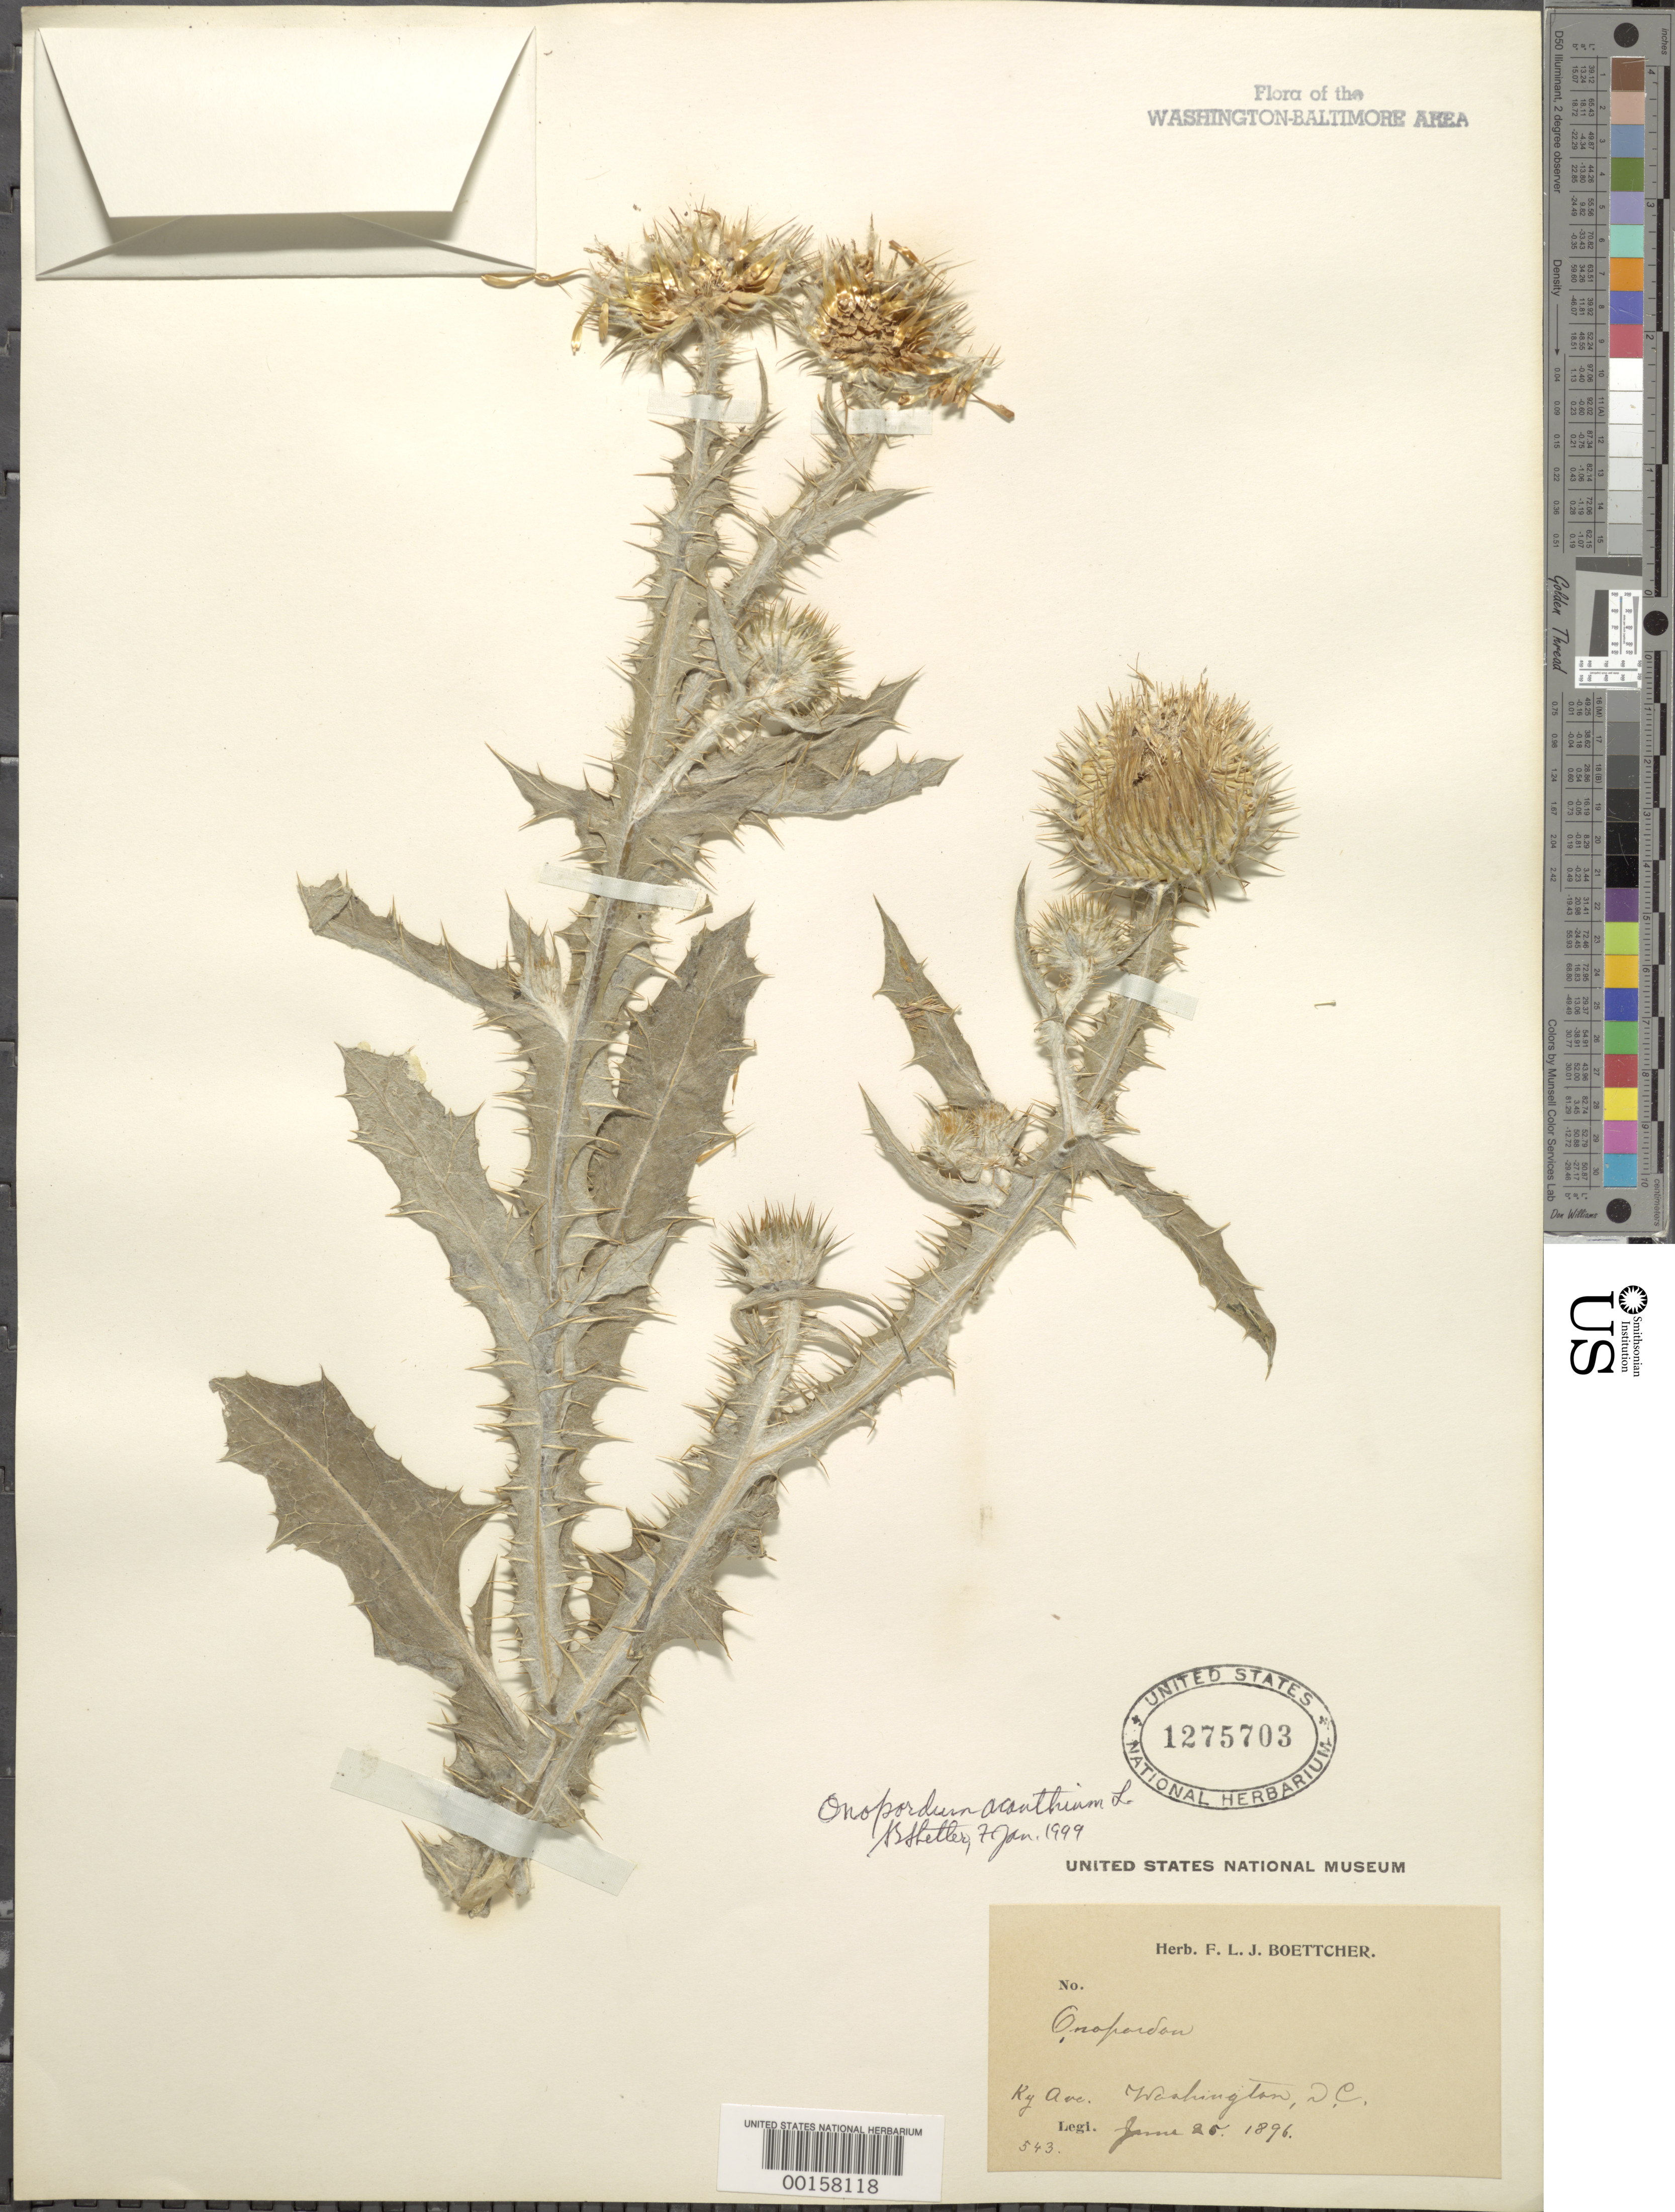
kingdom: Plantae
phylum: Tracheophyta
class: Magnoliopsida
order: Asterales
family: Asteraceae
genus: Onopordum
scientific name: Onopordum acanthium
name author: L.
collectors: F. Boettcher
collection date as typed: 25 Jun 1896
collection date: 1896-06-25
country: United States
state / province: District of Columbia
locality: Ky. Ave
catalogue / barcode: US 1275703